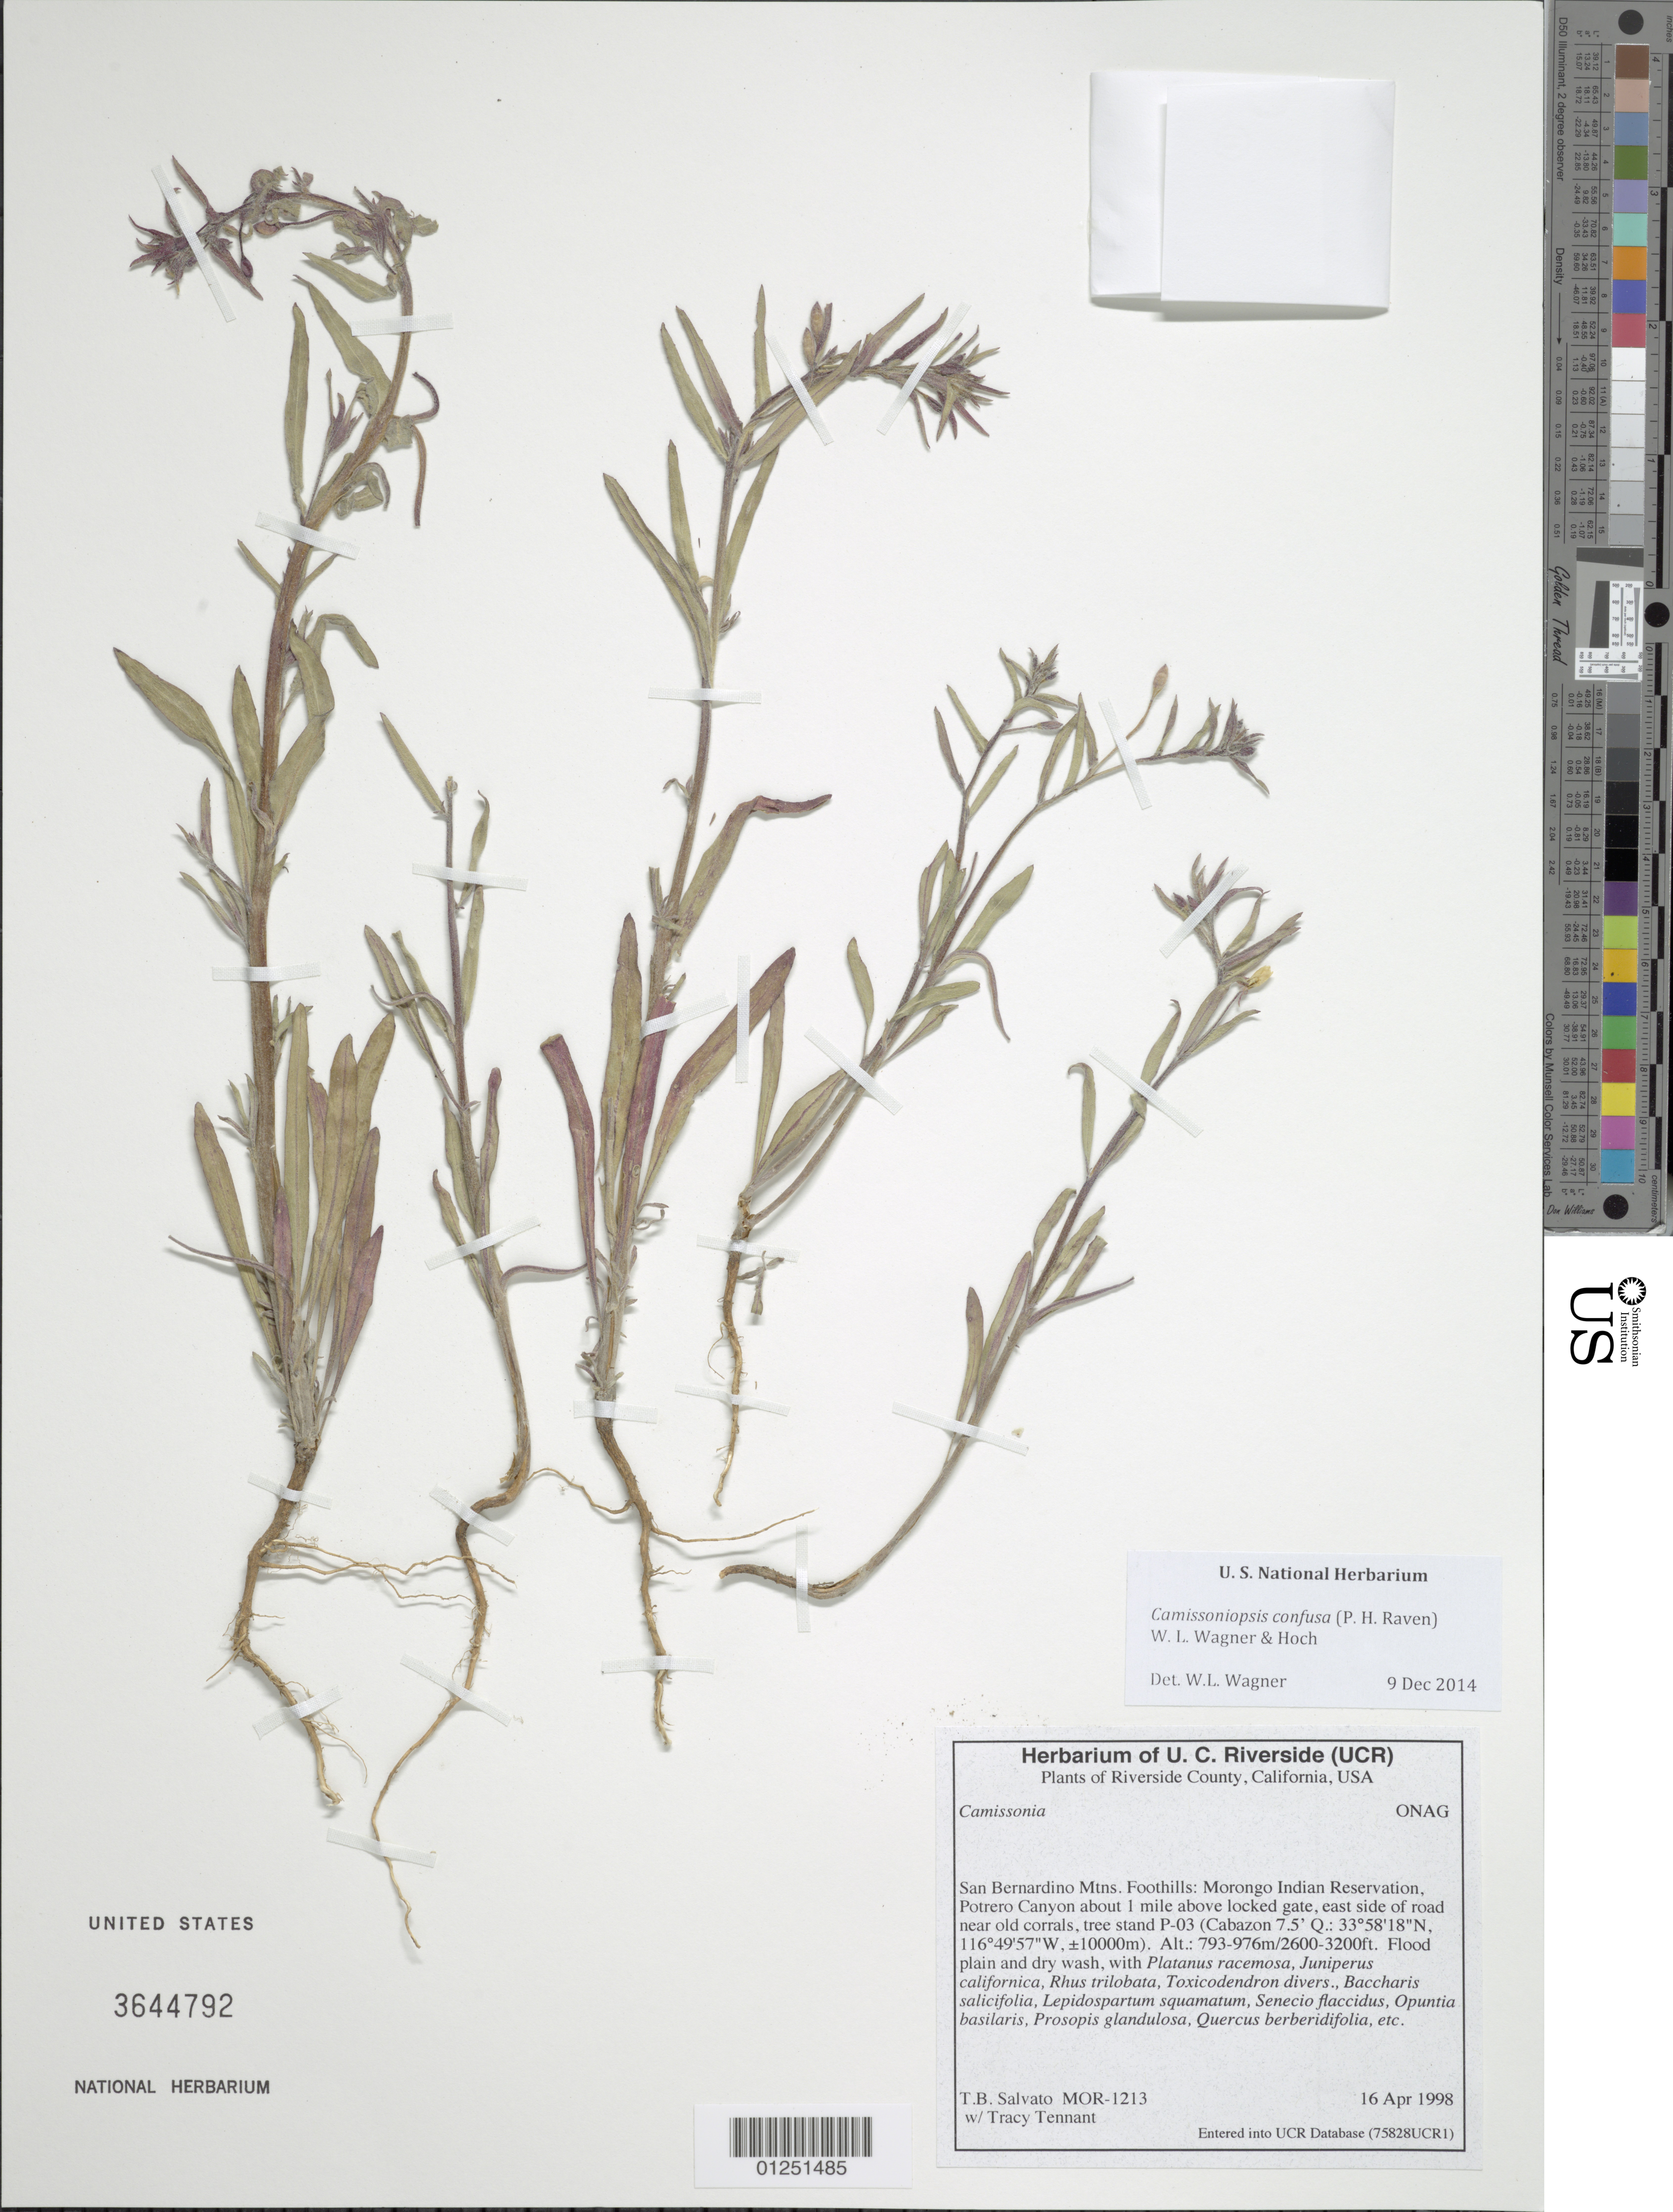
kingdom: Plantae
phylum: Tracheophyta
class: Magnoliopsida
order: Myrtales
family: Onagraceae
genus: Camissoniopsis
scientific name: Camissoniopsis confusa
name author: (P.H. Raven) W.L. Wagner & Hoch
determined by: Wagner, W. L., (BOT), Smithsonian Institution - National Museum of Natural History (UNITED STATES)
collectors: T. Salvato & T. Tennant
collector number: MOR-1213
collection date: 1998-04-16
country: United States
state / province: California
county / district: San Bernardino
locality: San Bernardino Mtns. Foothills, Morongo Indian Reservation, Potrero Canyon about 1 mile above locked gate, east side of road near old corrals, tree stand P-03 (Cabazon 7.5'Q).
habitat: Flood plain and dry wash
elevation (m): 793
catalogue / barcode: US 3644792